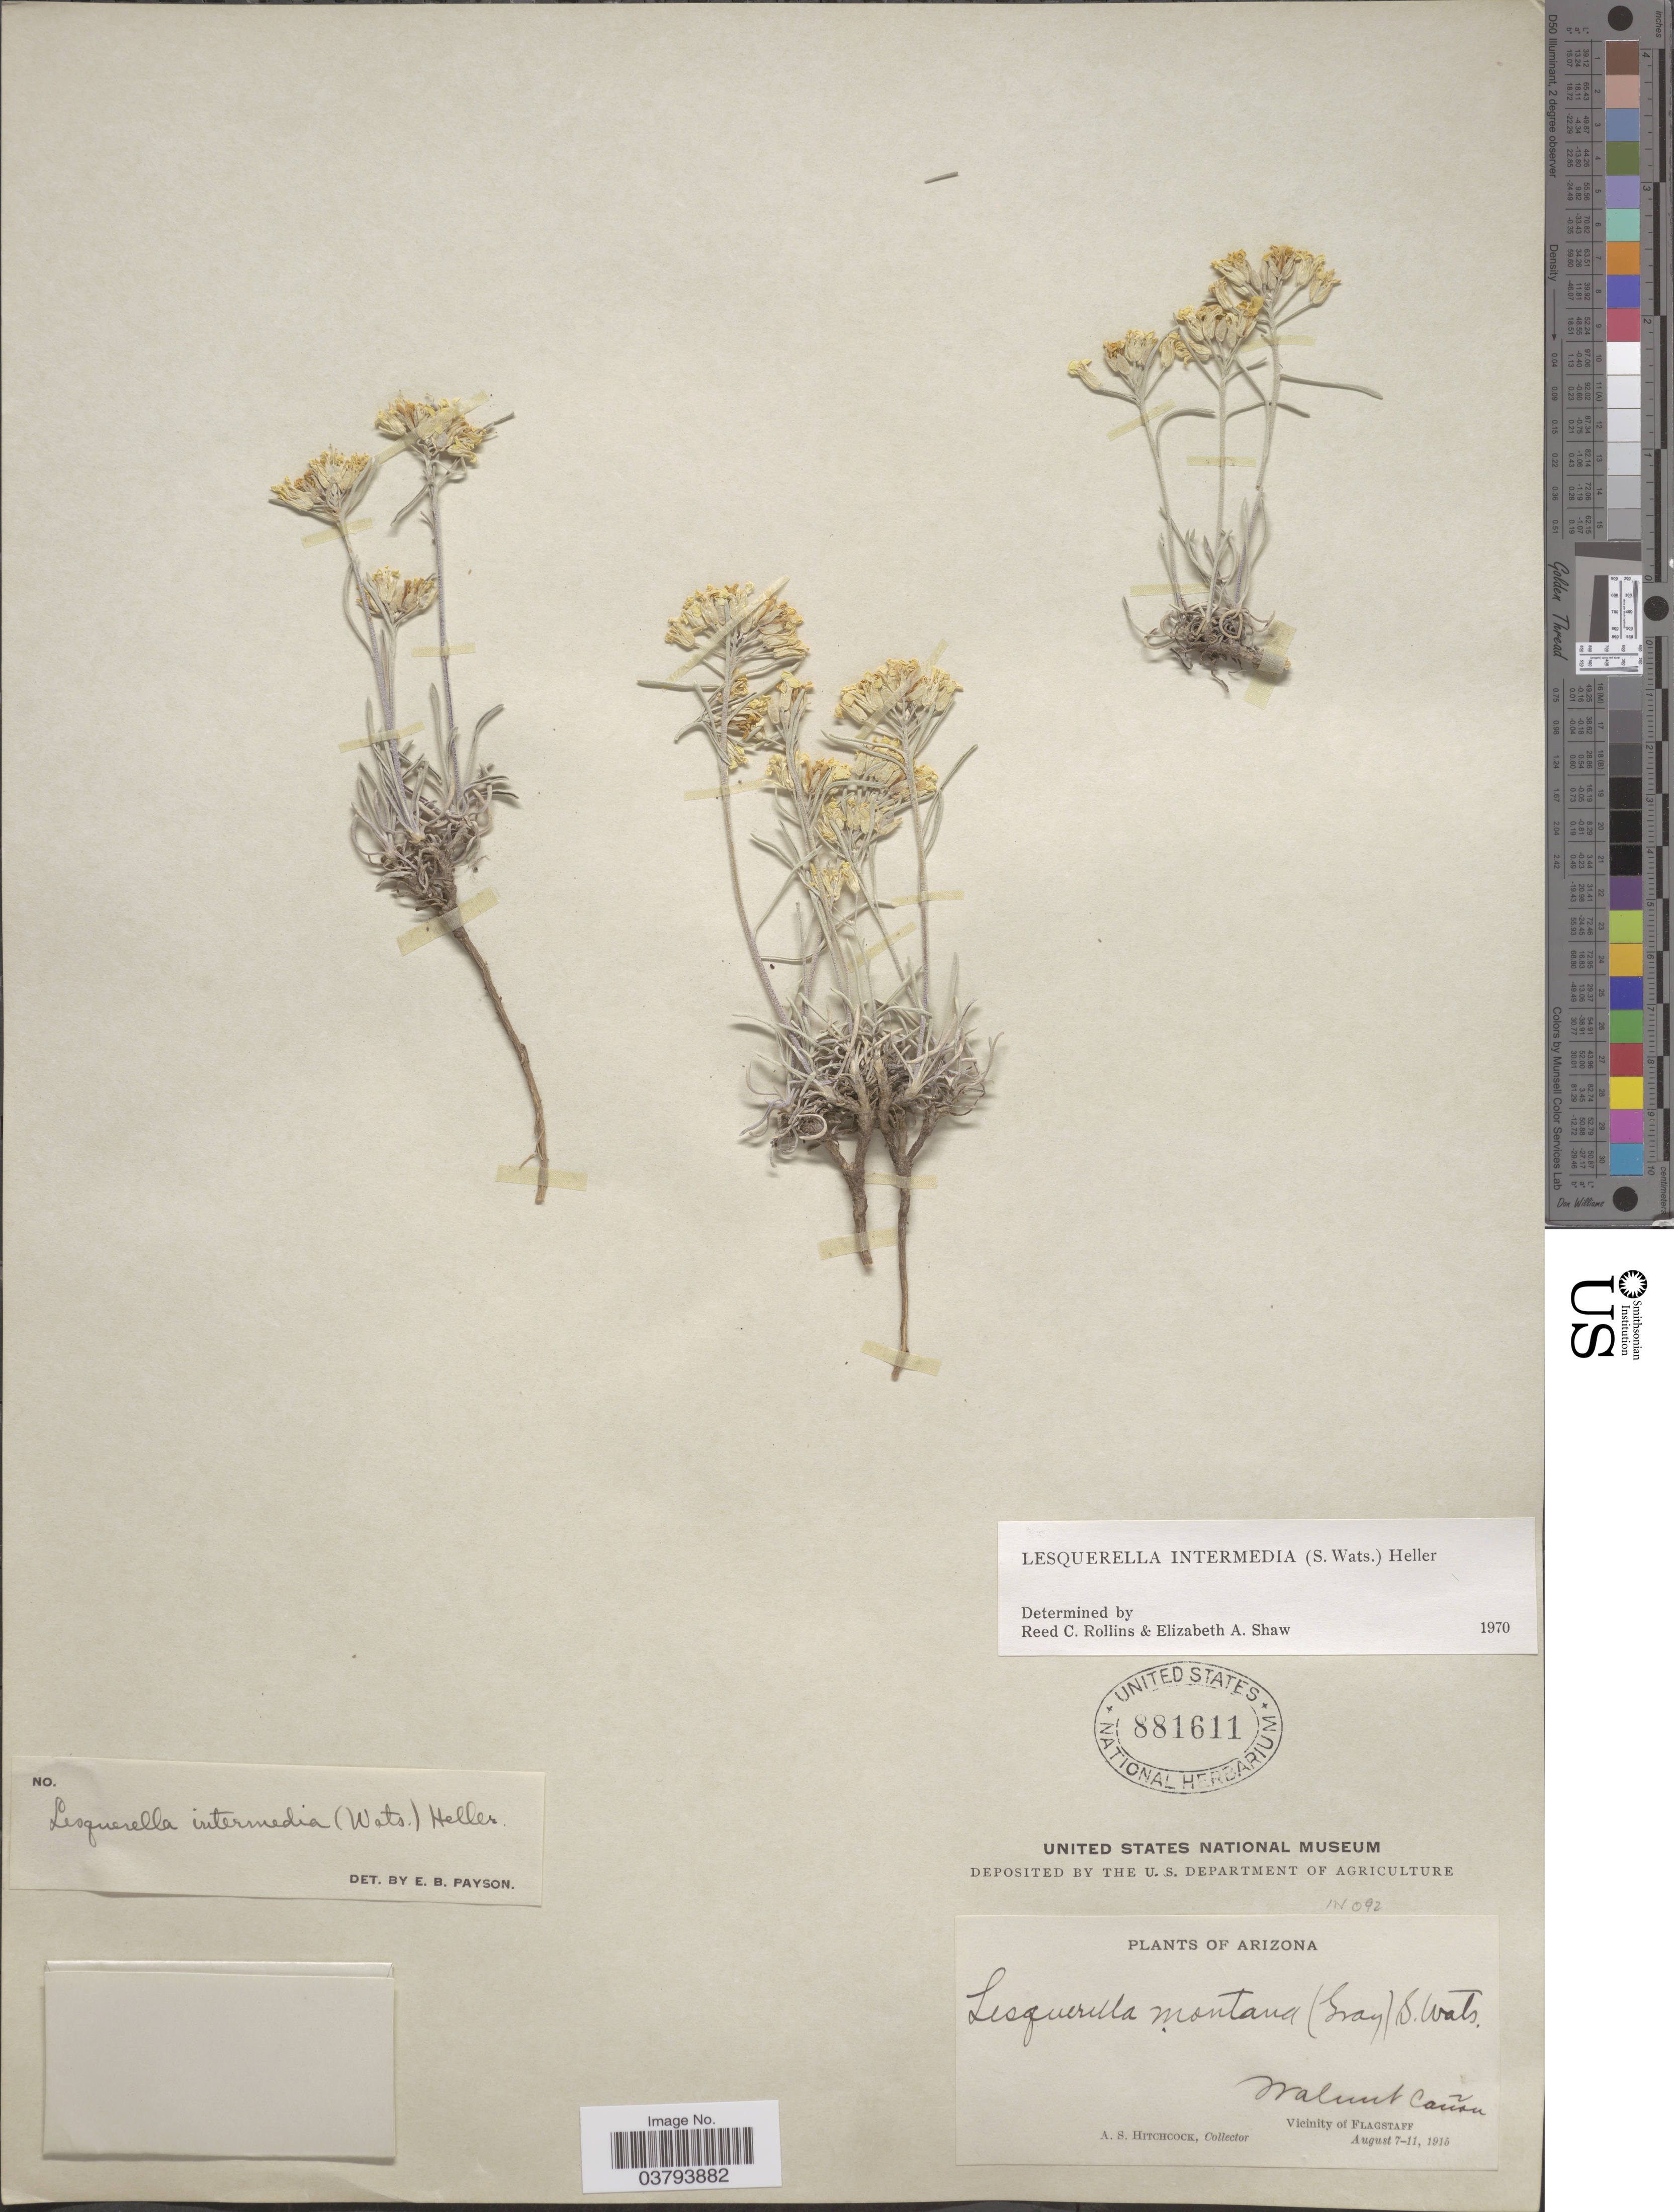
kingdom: Plantae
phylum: Tracheophyta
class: Magnoliopsida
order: Brassicales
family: Brassicaceae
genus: Lesquerella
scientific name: Lesquerella intermedia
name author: (S. Watson) A. Heller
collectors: A. S. Hitchcock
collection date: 1915-08-07/1915-08-11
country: United States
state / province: Arizona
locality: Vicinity of Flagstaff; Walnut Cañon.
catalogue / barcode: US 881611